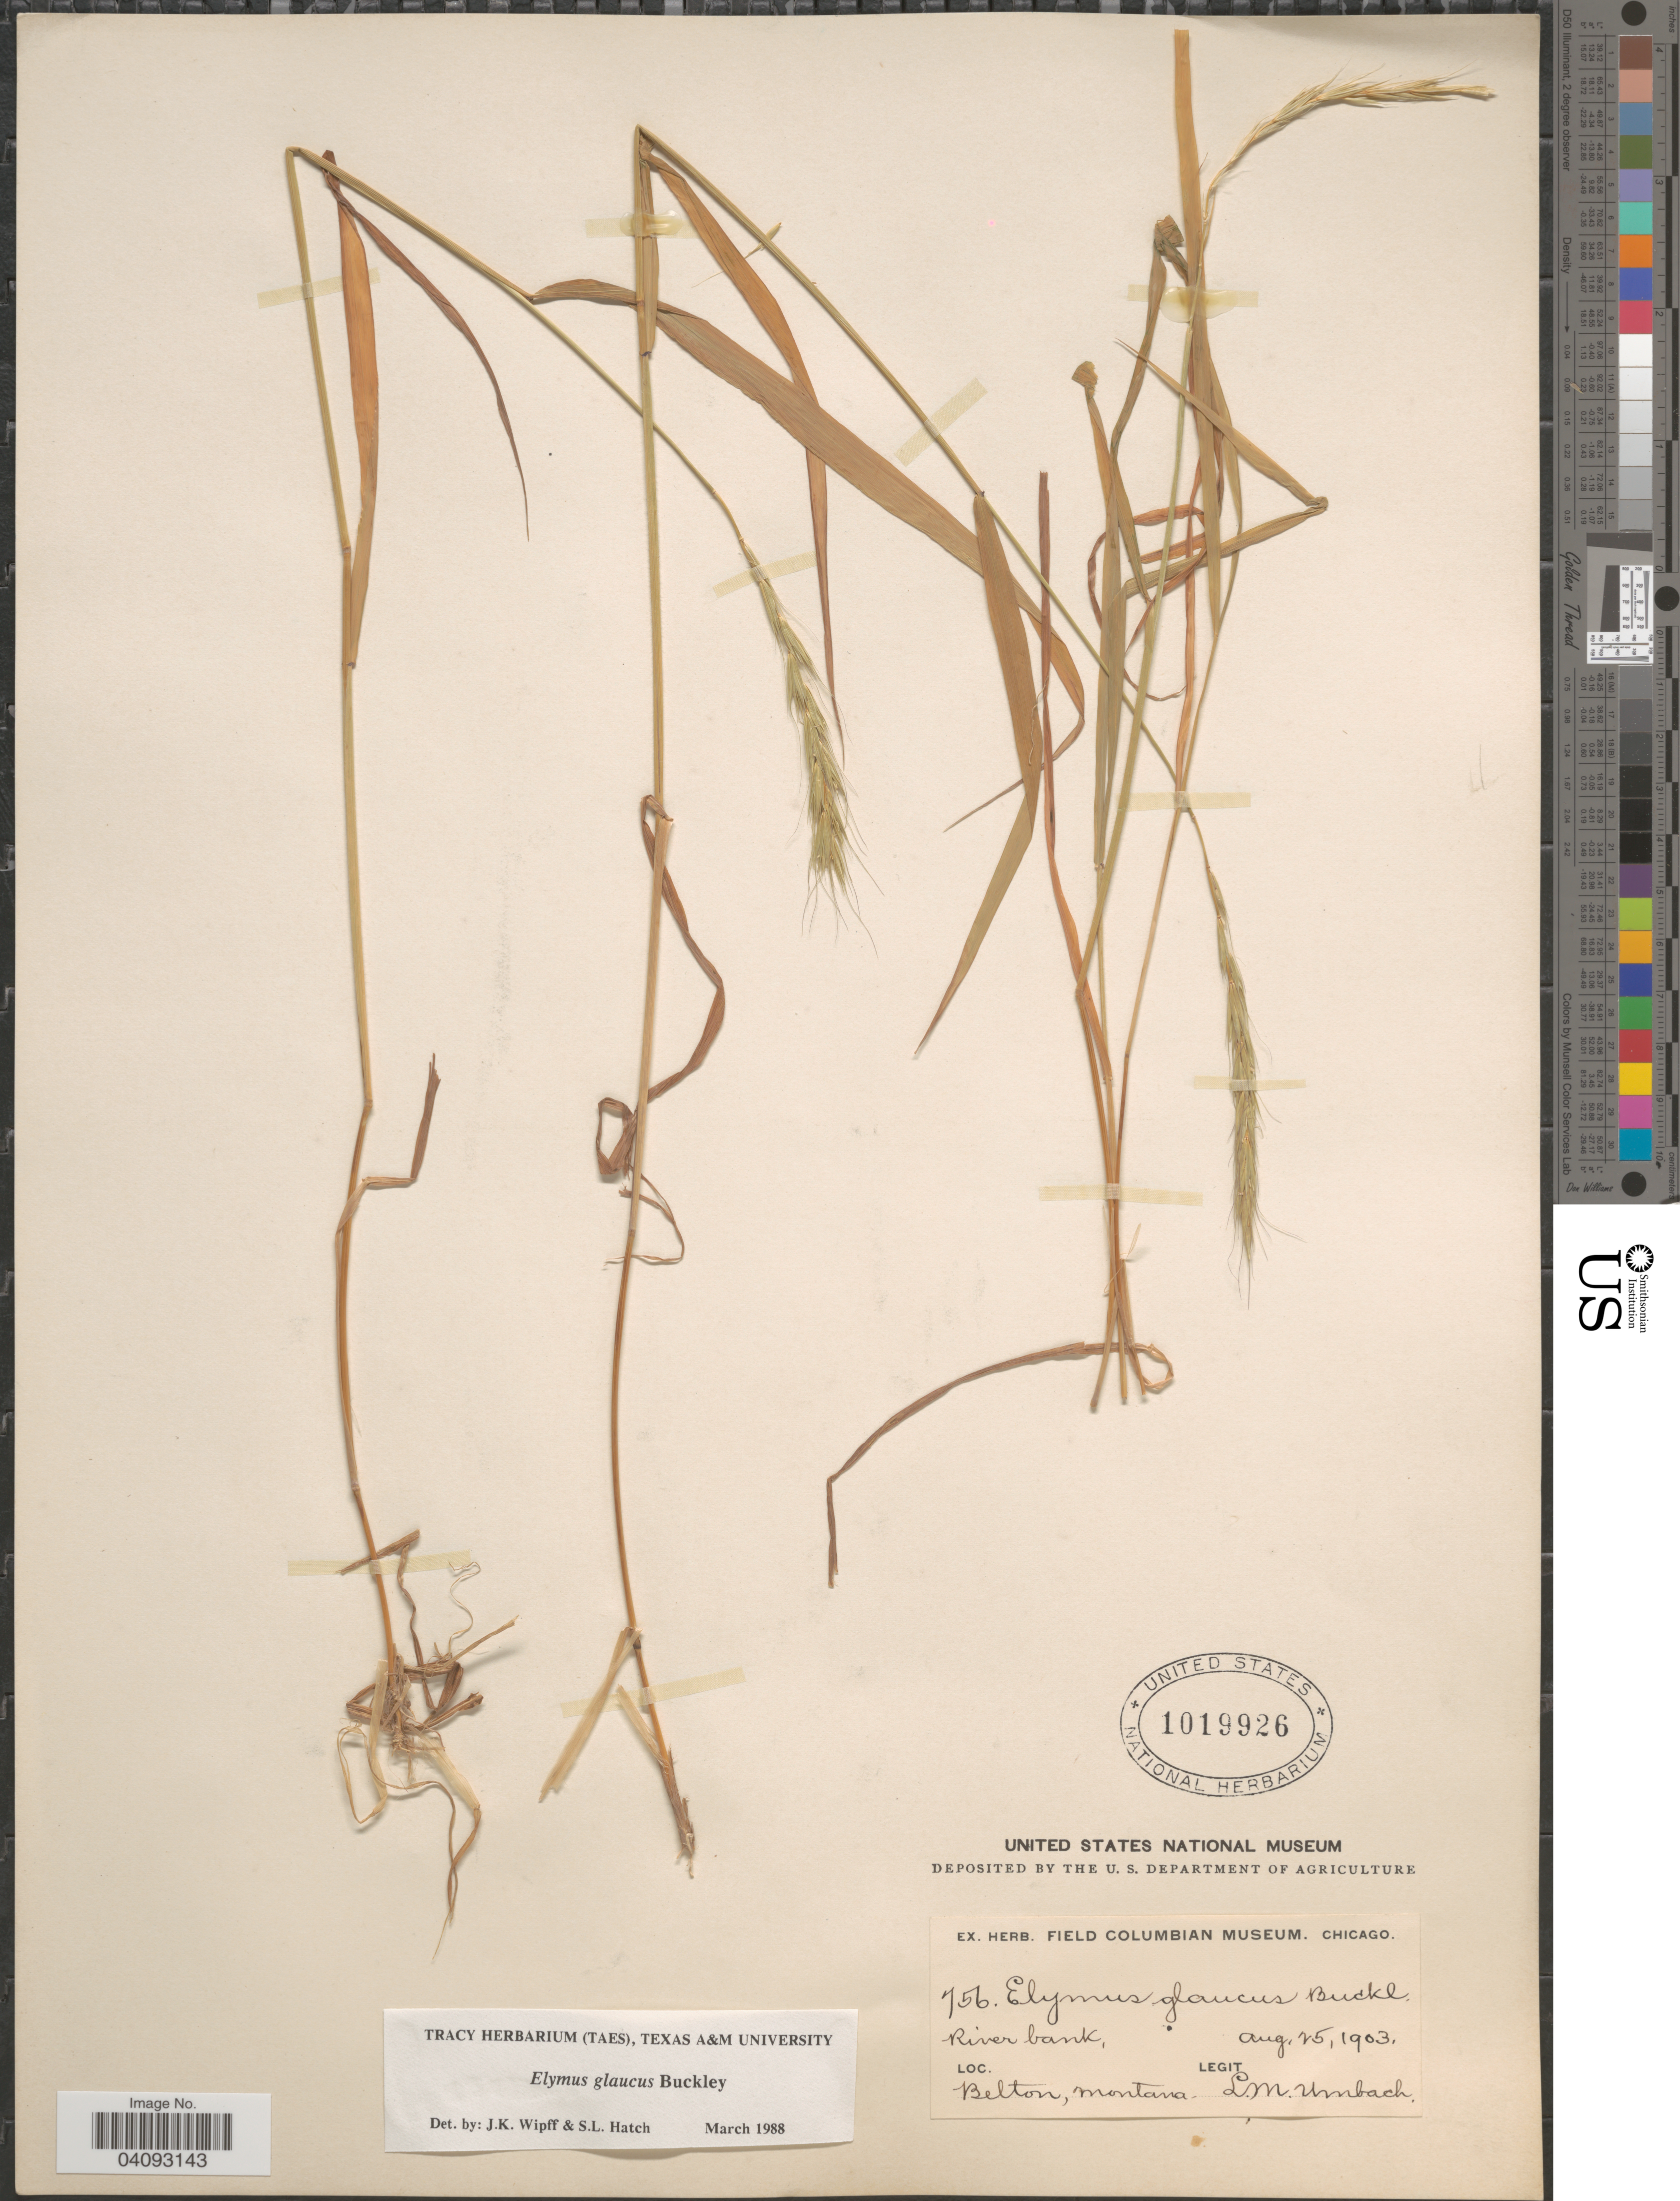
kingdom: Plantae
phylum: Tracheophyta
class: Liliopsida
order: Poales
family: Poaceae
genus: Elymus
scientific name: Elymus glaucus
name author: Buckley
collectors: L. M. Umbach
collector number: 756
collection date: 1903-08-25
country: United States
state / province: Montana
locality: River bank, Belton.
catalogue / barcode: US 1019926